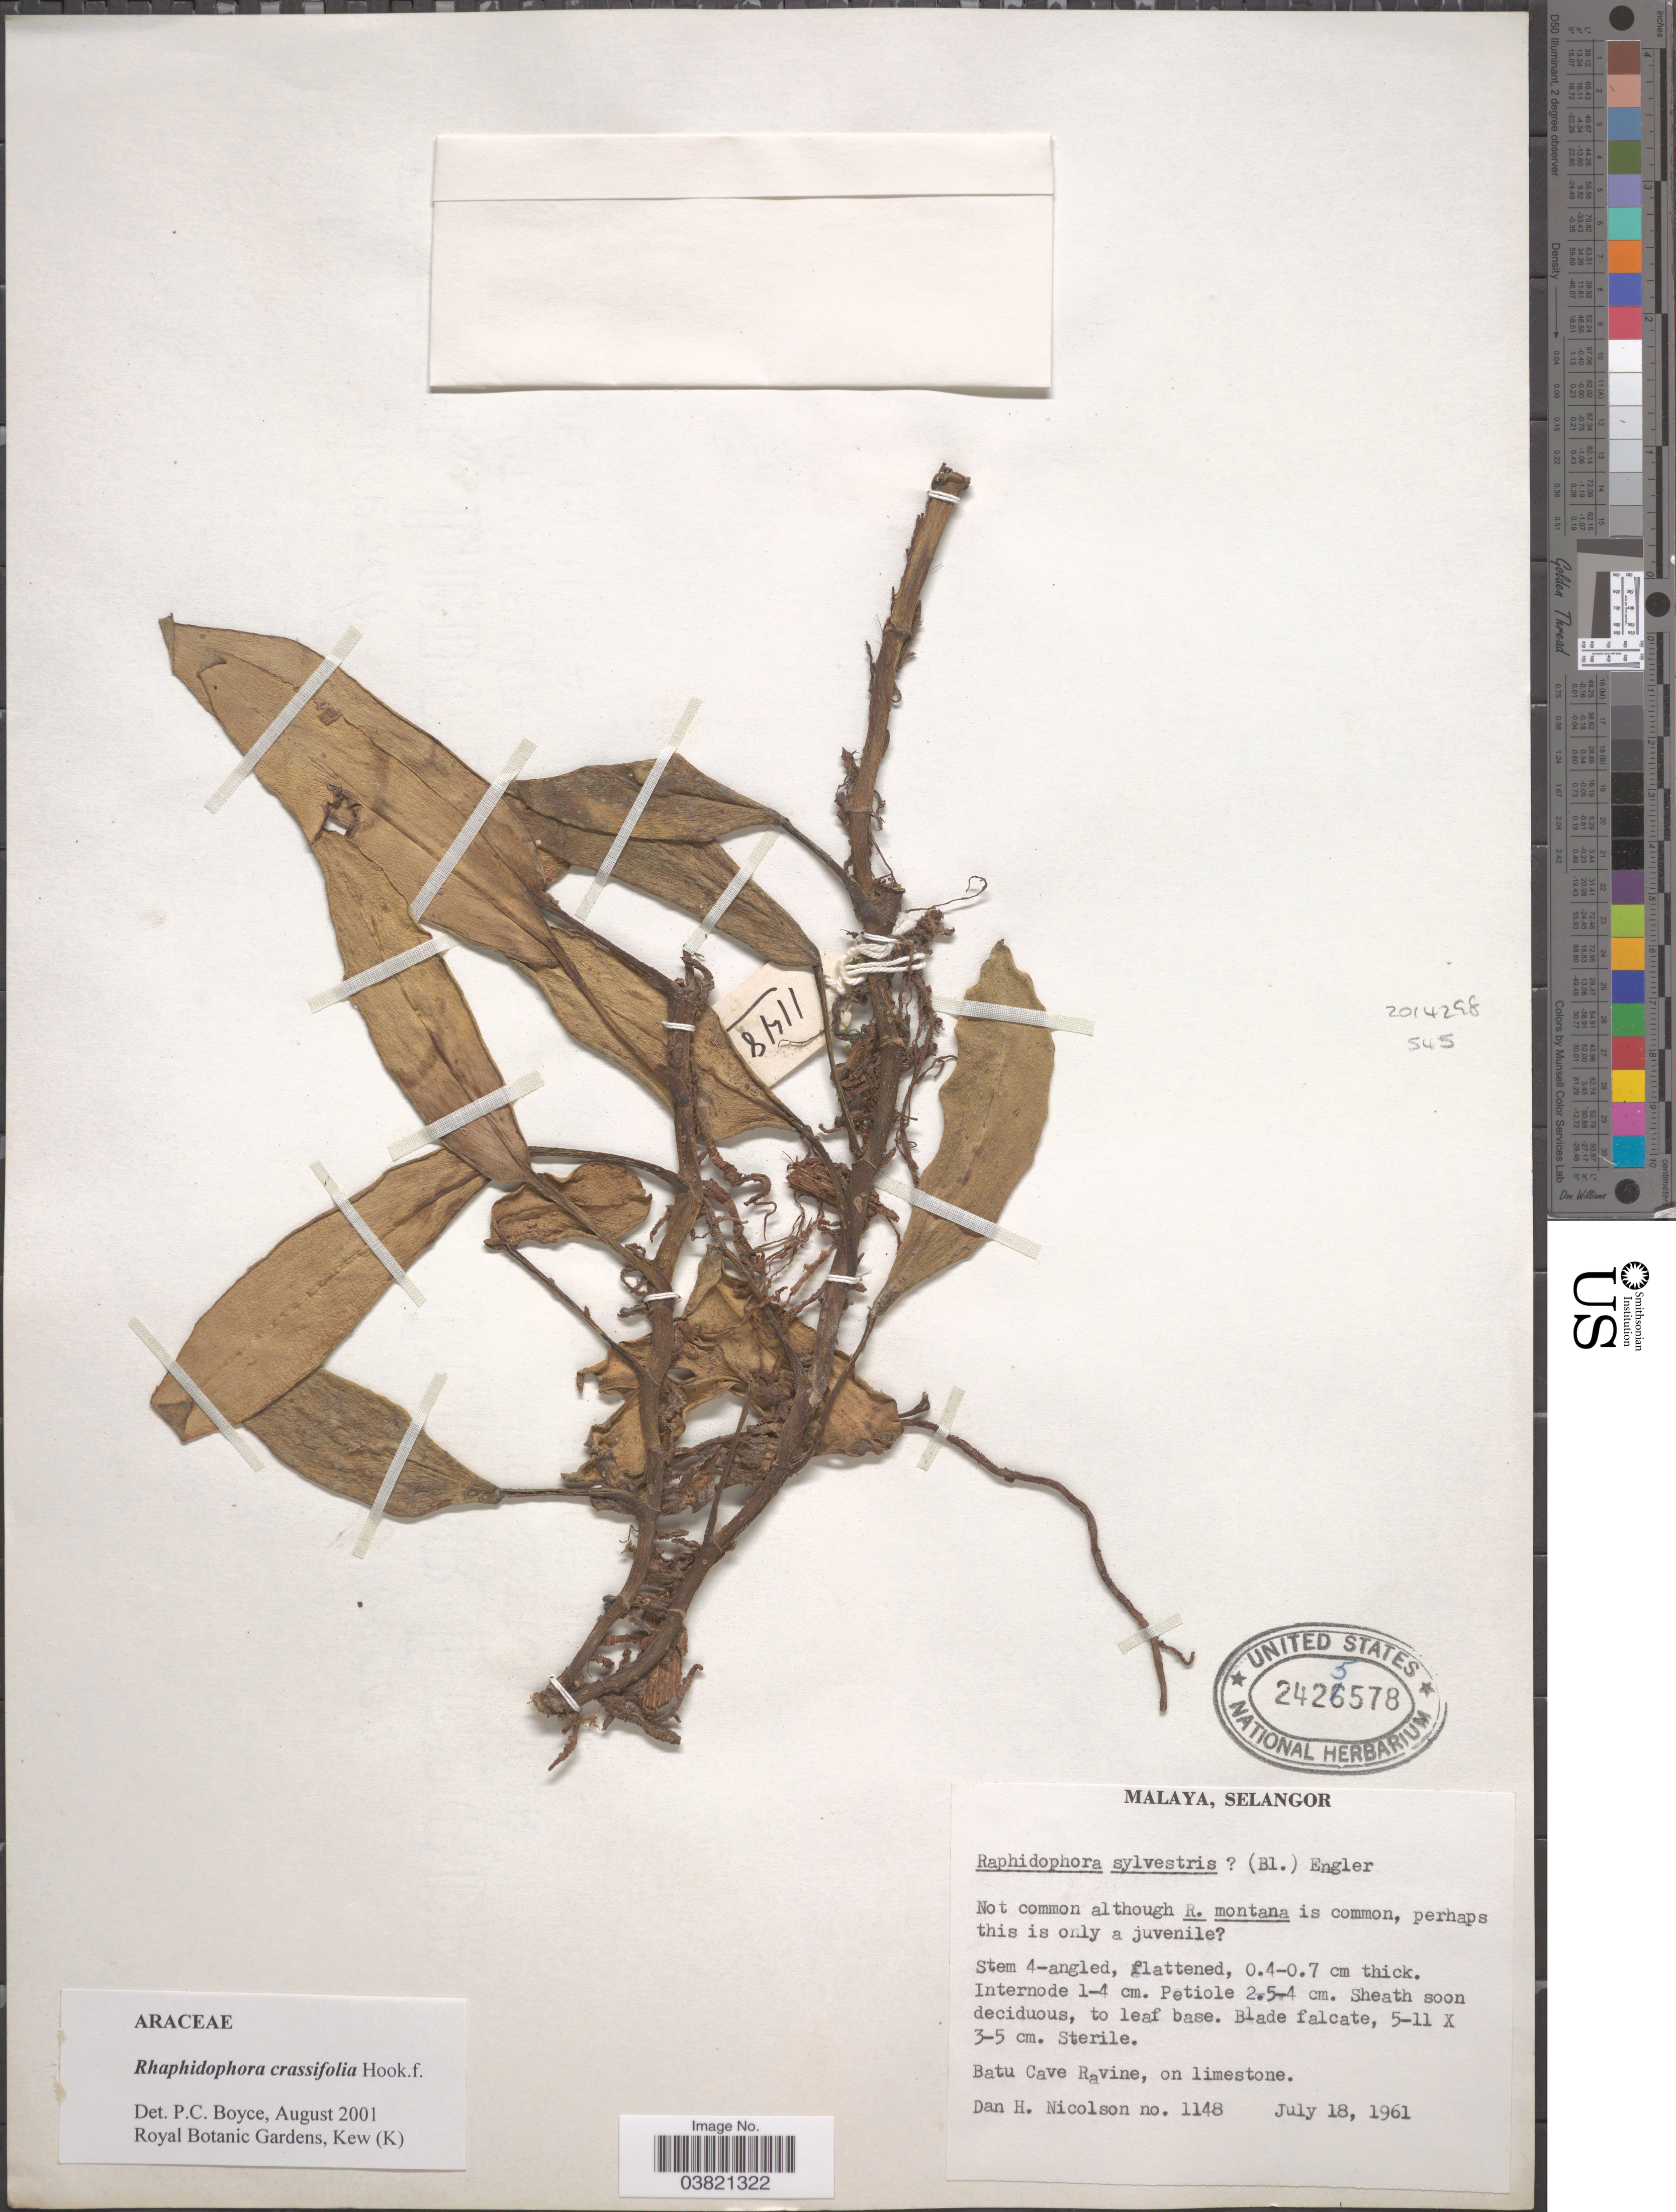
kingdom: Plantae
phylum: Tracheophyta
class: Liliopsida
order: Alismatales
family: Araceae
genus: Rhaphidophora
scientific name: Rhaphidophora crassifolia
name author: Hook. f.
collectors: D. H. Nicolson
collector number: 1148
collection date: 1961-07-18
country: Malaysia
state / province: Selangor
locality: Mayala. Batu Cave Ravine.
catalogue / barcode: US 2425578